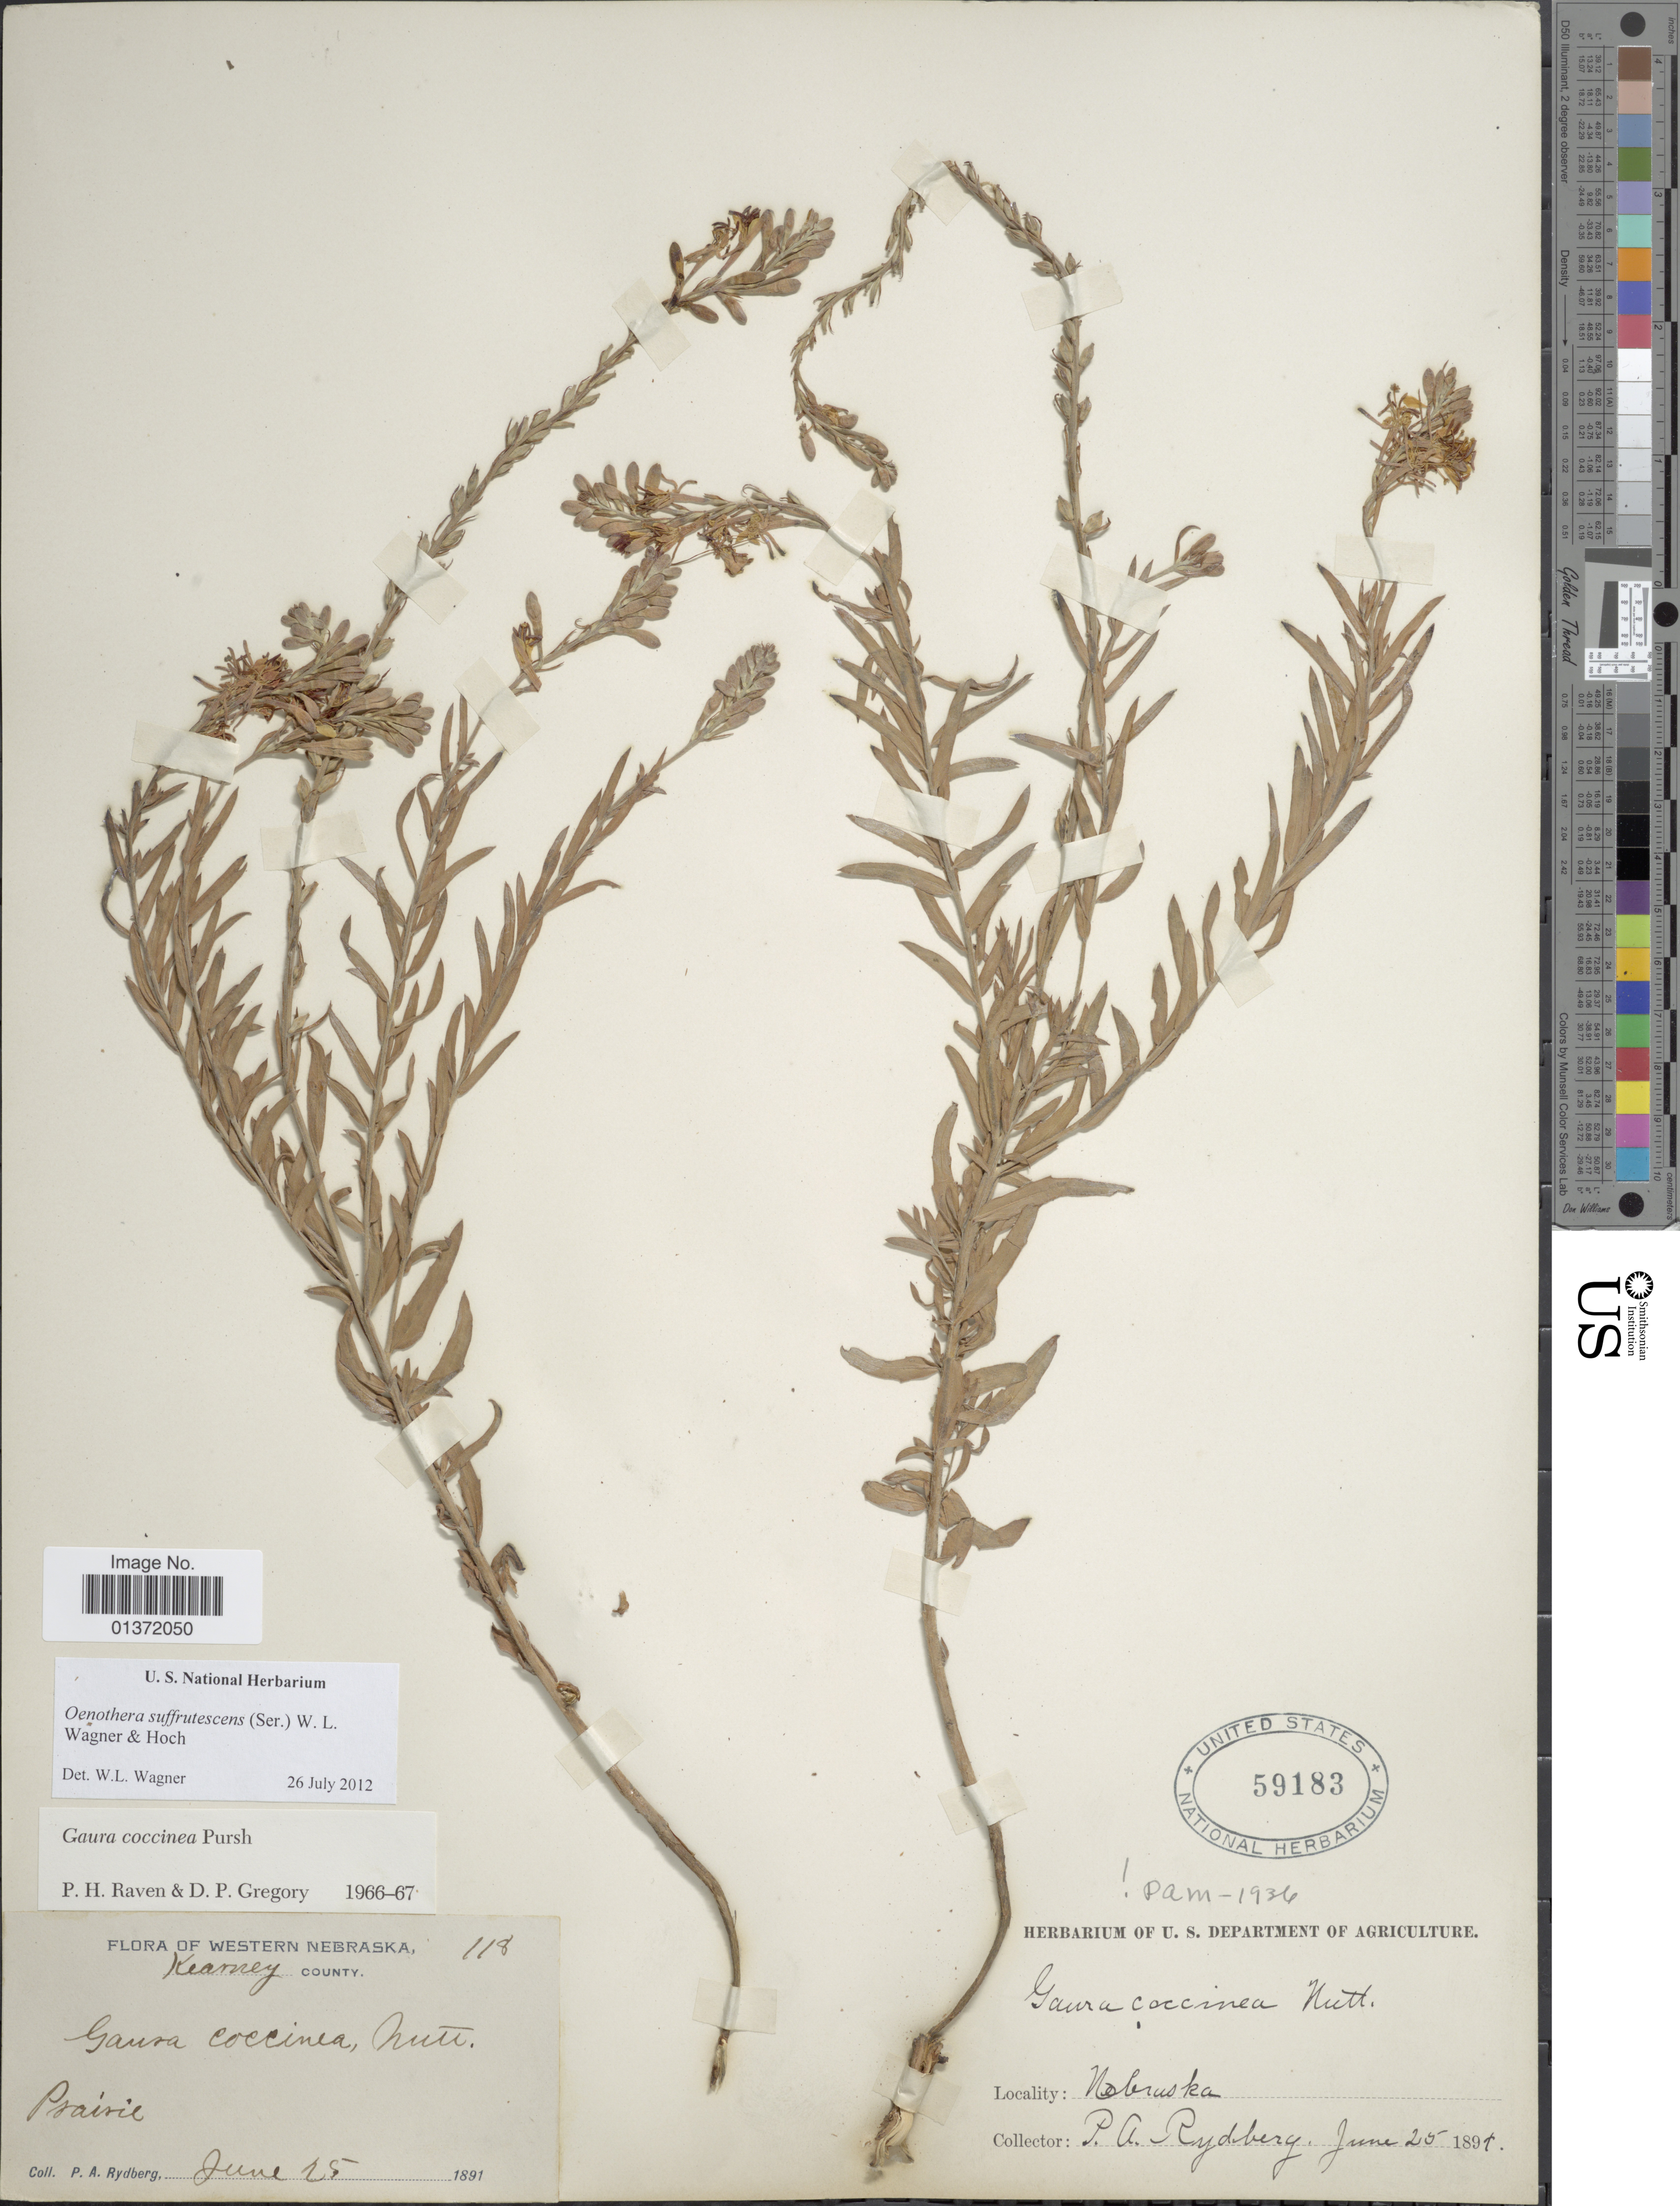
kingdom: Plantae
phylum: Tracheophyta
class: Magnoliopsida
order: Myrtales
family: Onagraceae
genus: Oenothera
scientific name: Oenothera suffrutescens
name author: (Ser.) W.L. Wagner & Hoch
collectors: P. A. Rydberg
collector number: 118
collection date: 1894-06-25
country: United States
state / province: Nebraska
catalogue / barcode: US 59183